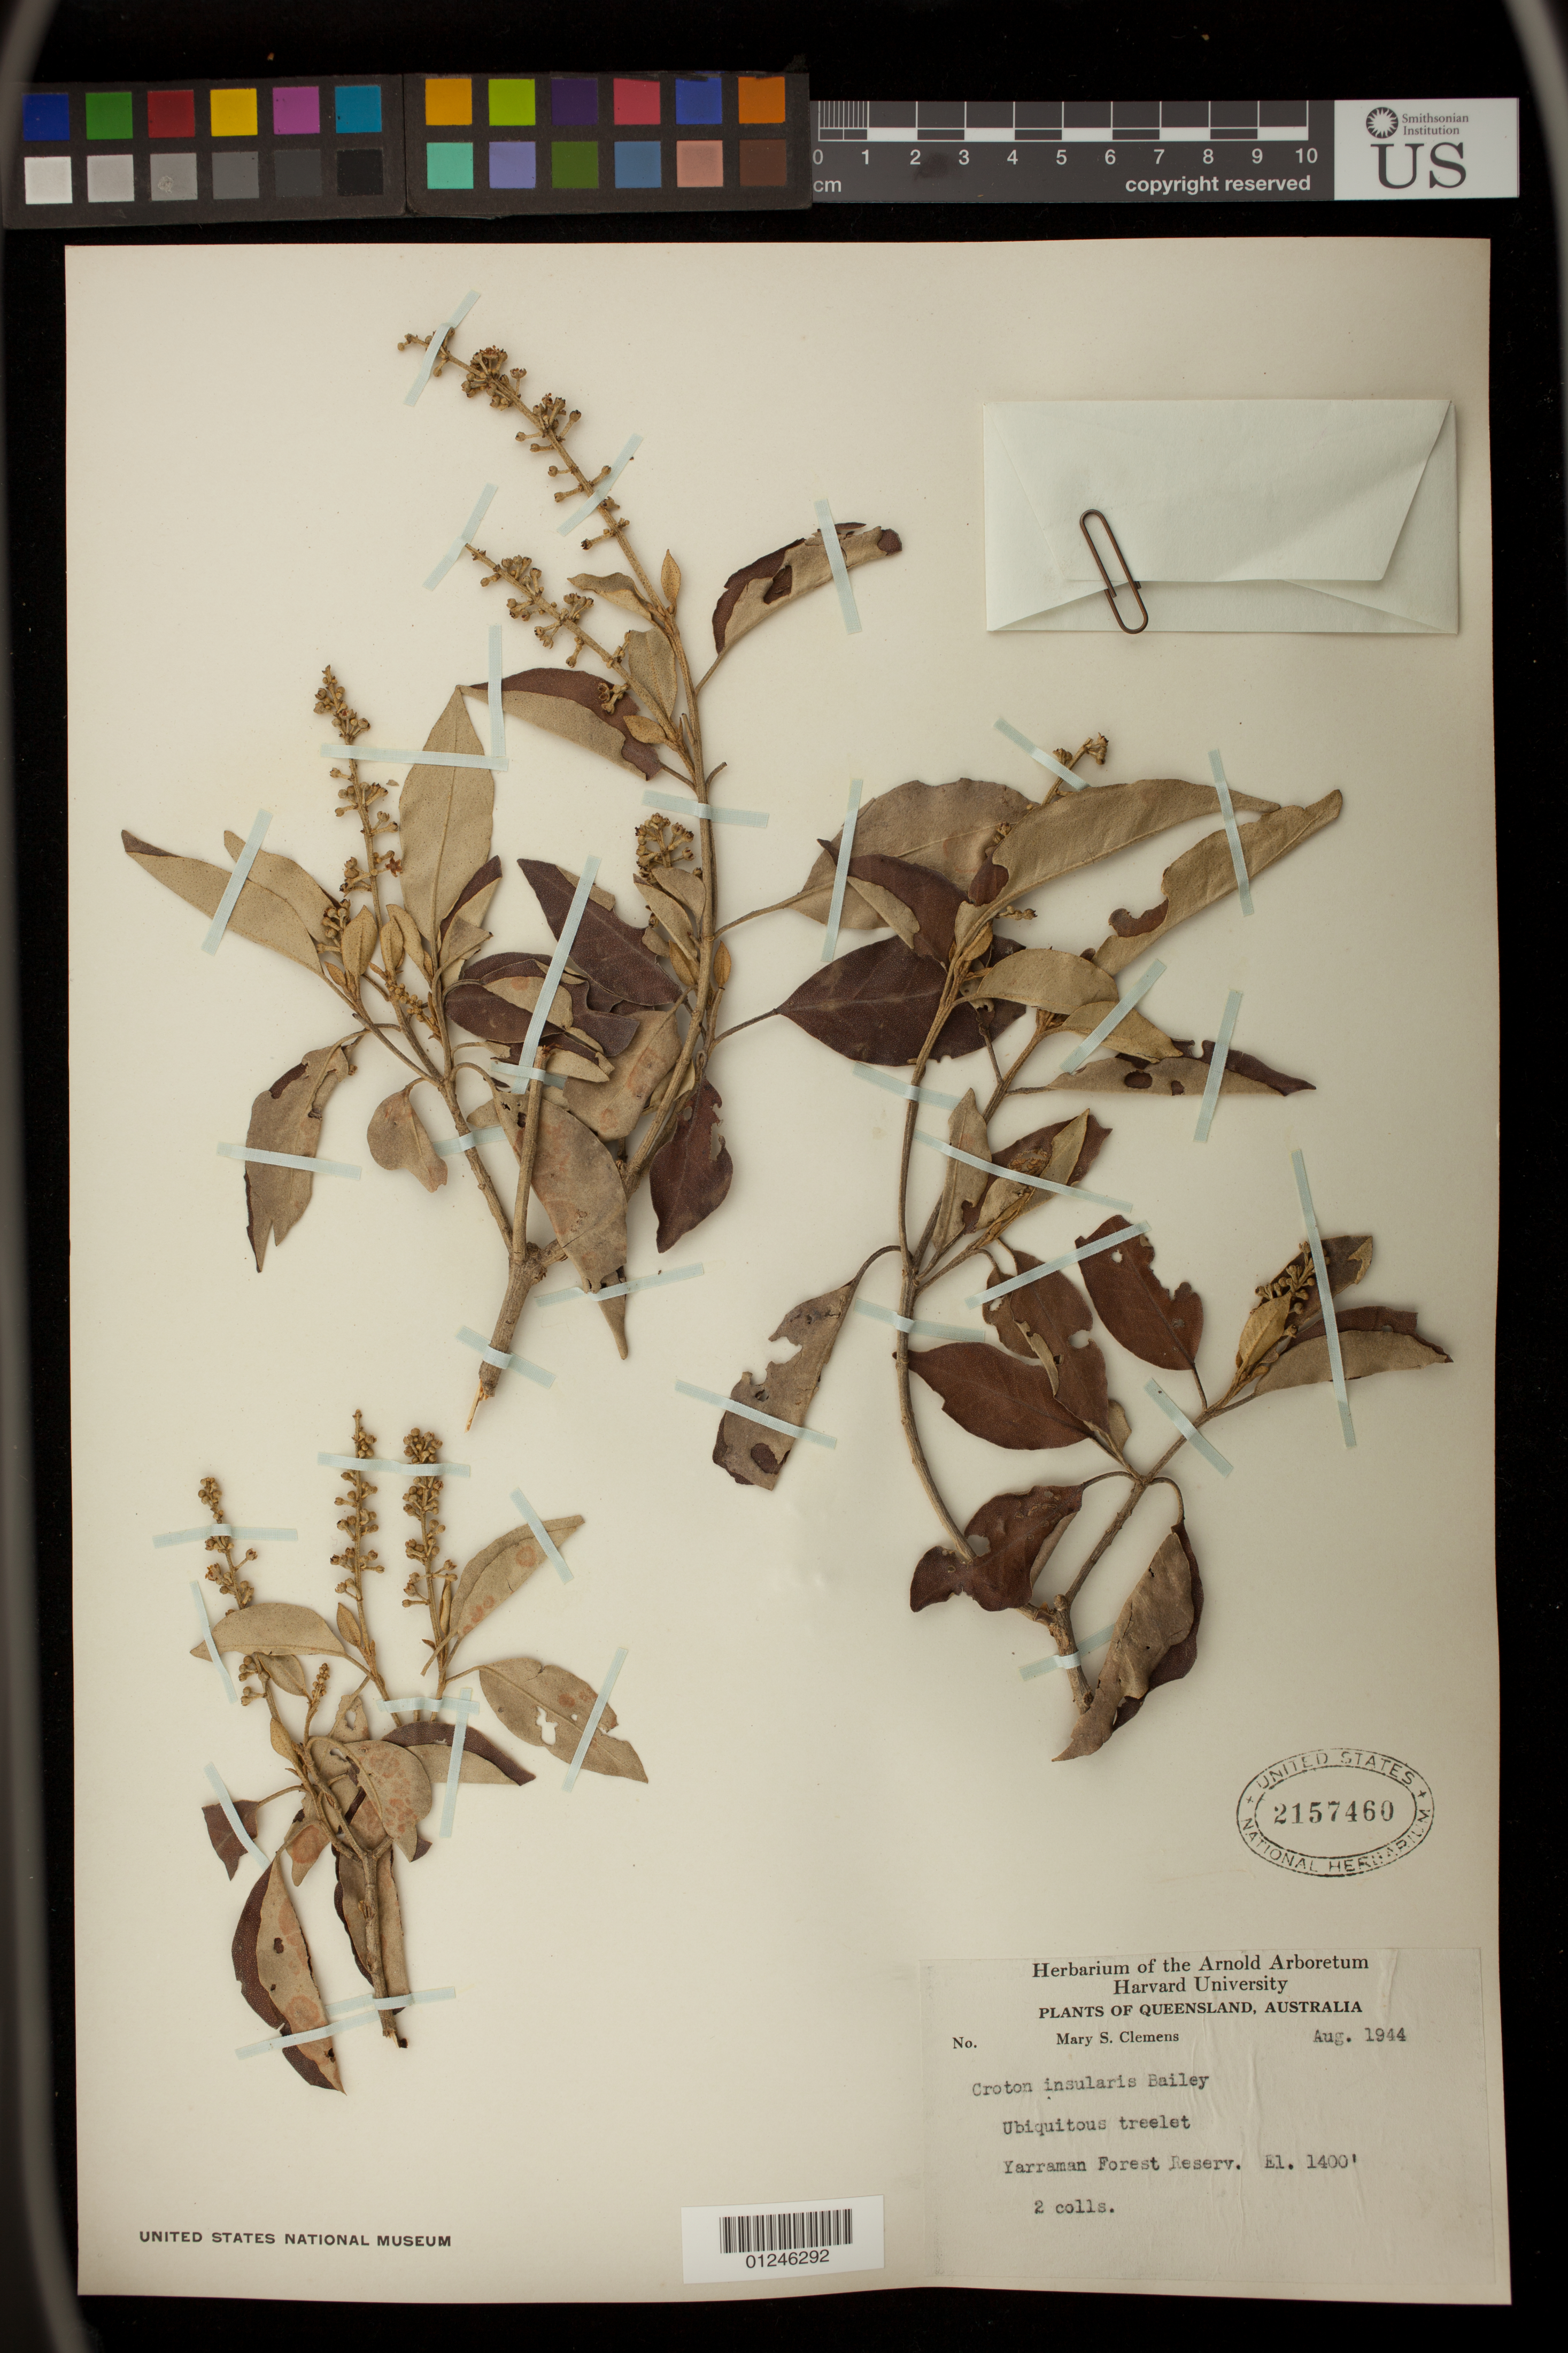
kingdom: Plantae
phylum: Tracheophyta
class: Magnoliopsida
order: Malpighiales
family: Euphorbiaceae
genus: Croton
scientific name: Croton insularis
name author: Baill.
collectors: M. S. Clemens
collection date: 1944-08-01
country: Australia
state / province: Queensland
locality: Yarraman Forest Reserv.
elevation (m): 427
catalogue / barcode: US 2157460